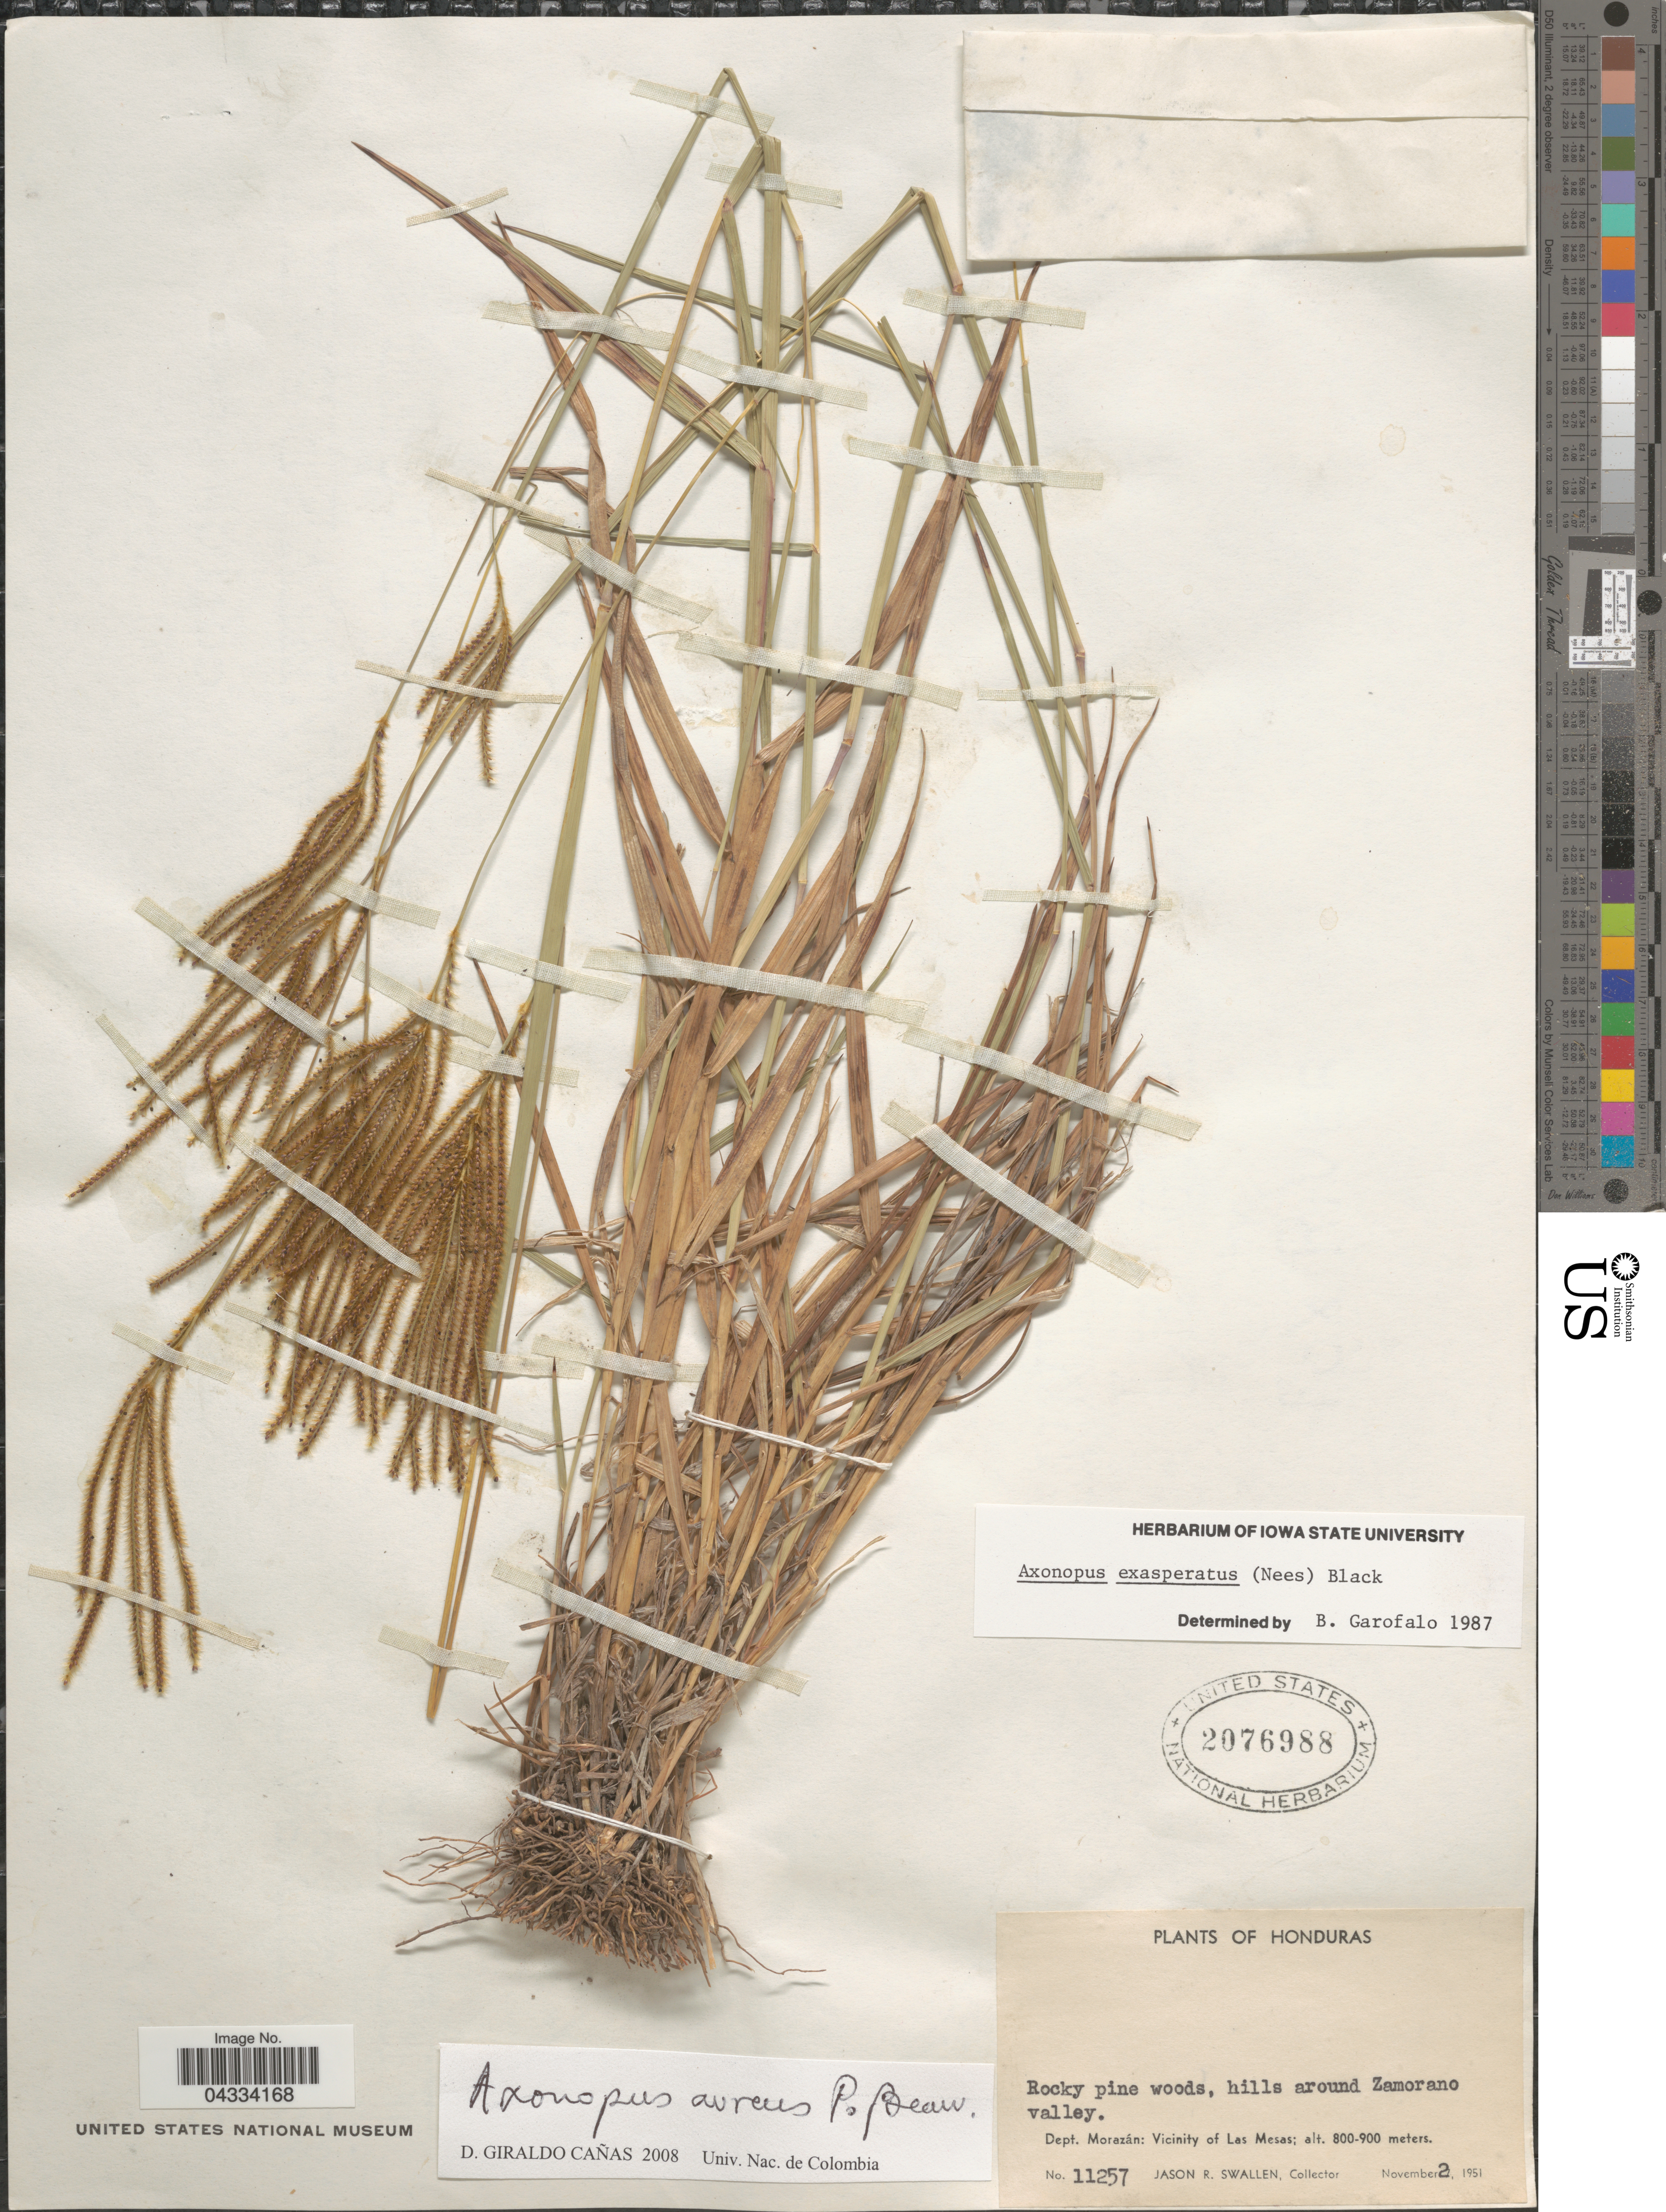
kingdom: Plantae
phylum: Tracheophyta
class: Liliopsida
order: Poales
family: Poaceae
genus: Axonopus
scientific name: Axonopus aureus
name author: P. Beauv.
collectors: J. R. Swallen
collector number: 11257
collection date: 1951-11-02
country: Honduras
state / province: Fco. Morazán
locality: Rocky pine woods, hills around Zamorano valley. Dept. Morazán: Vicinity of Las Mesas.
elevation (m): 800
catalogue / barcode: US 2076988